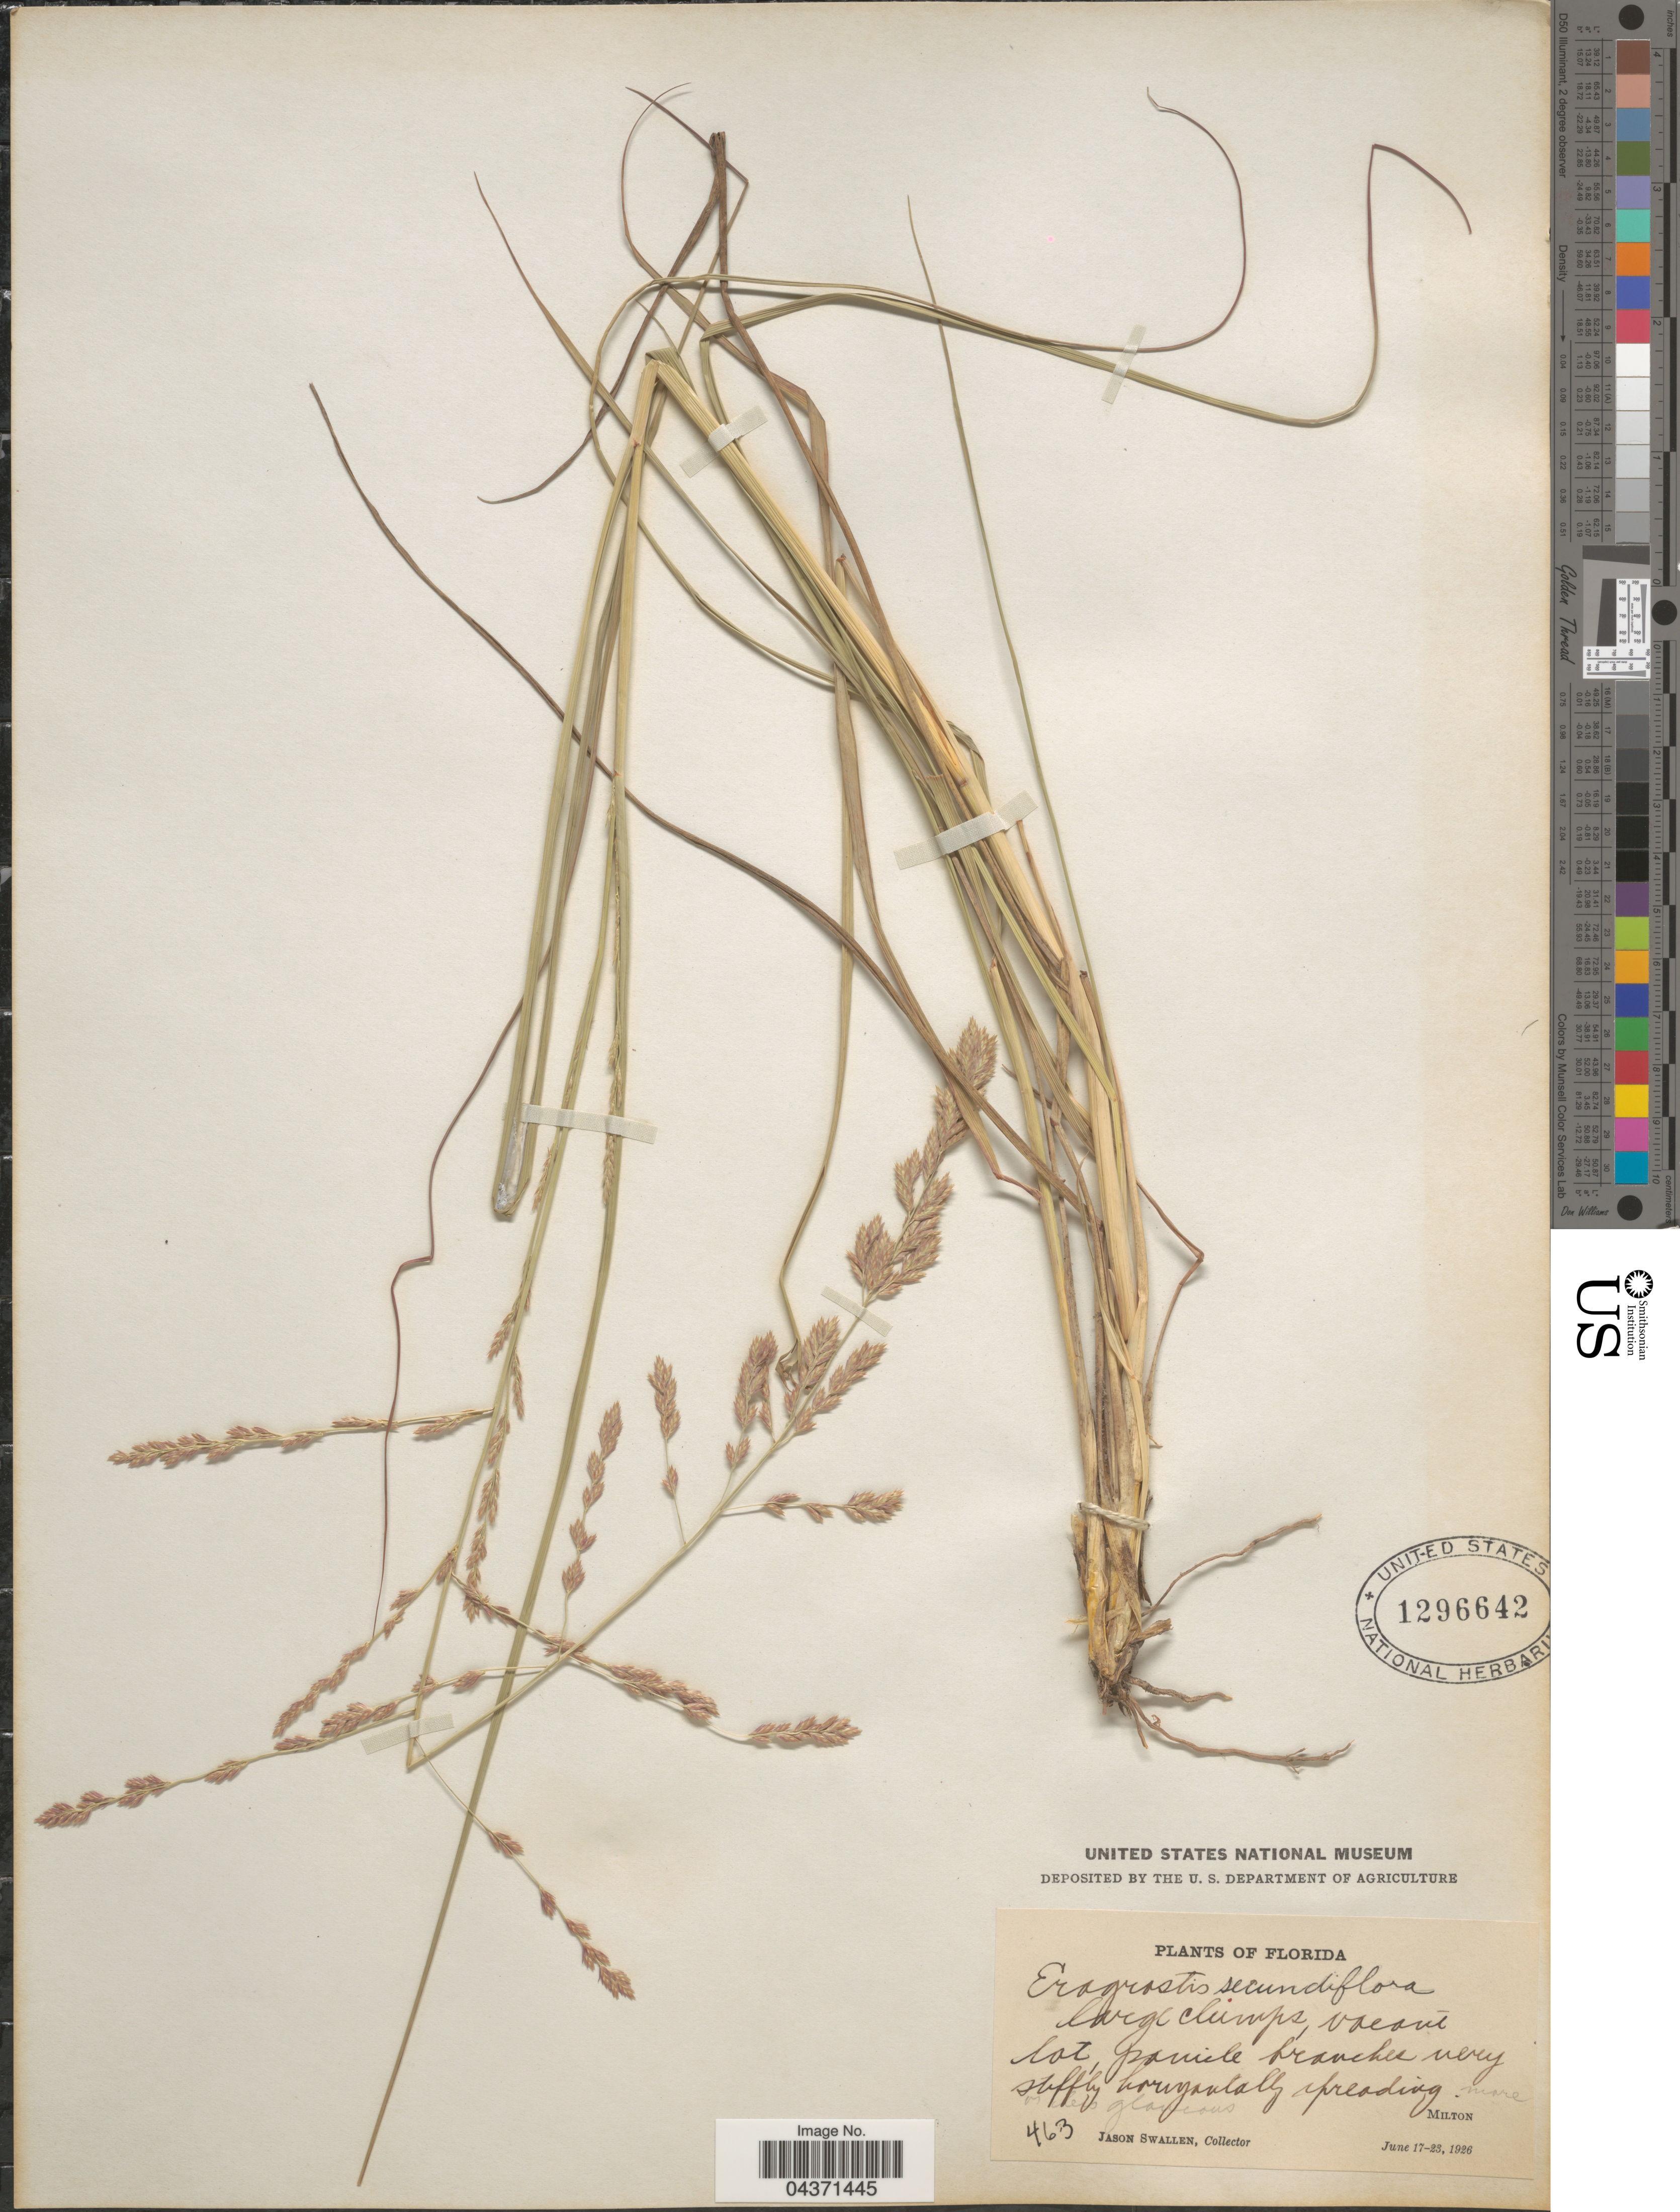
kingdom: Plantae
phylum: Tracheophyta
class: Liliopsida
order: Poales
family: Poaceae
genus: Eragrostis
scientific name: Eragrostis secundiflora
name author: J. Presl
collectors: J. R. Swallen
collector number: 463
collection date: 1926-06-17/1926-06-23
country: United States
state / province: Florida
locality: Milton.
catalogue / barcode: US 1296642